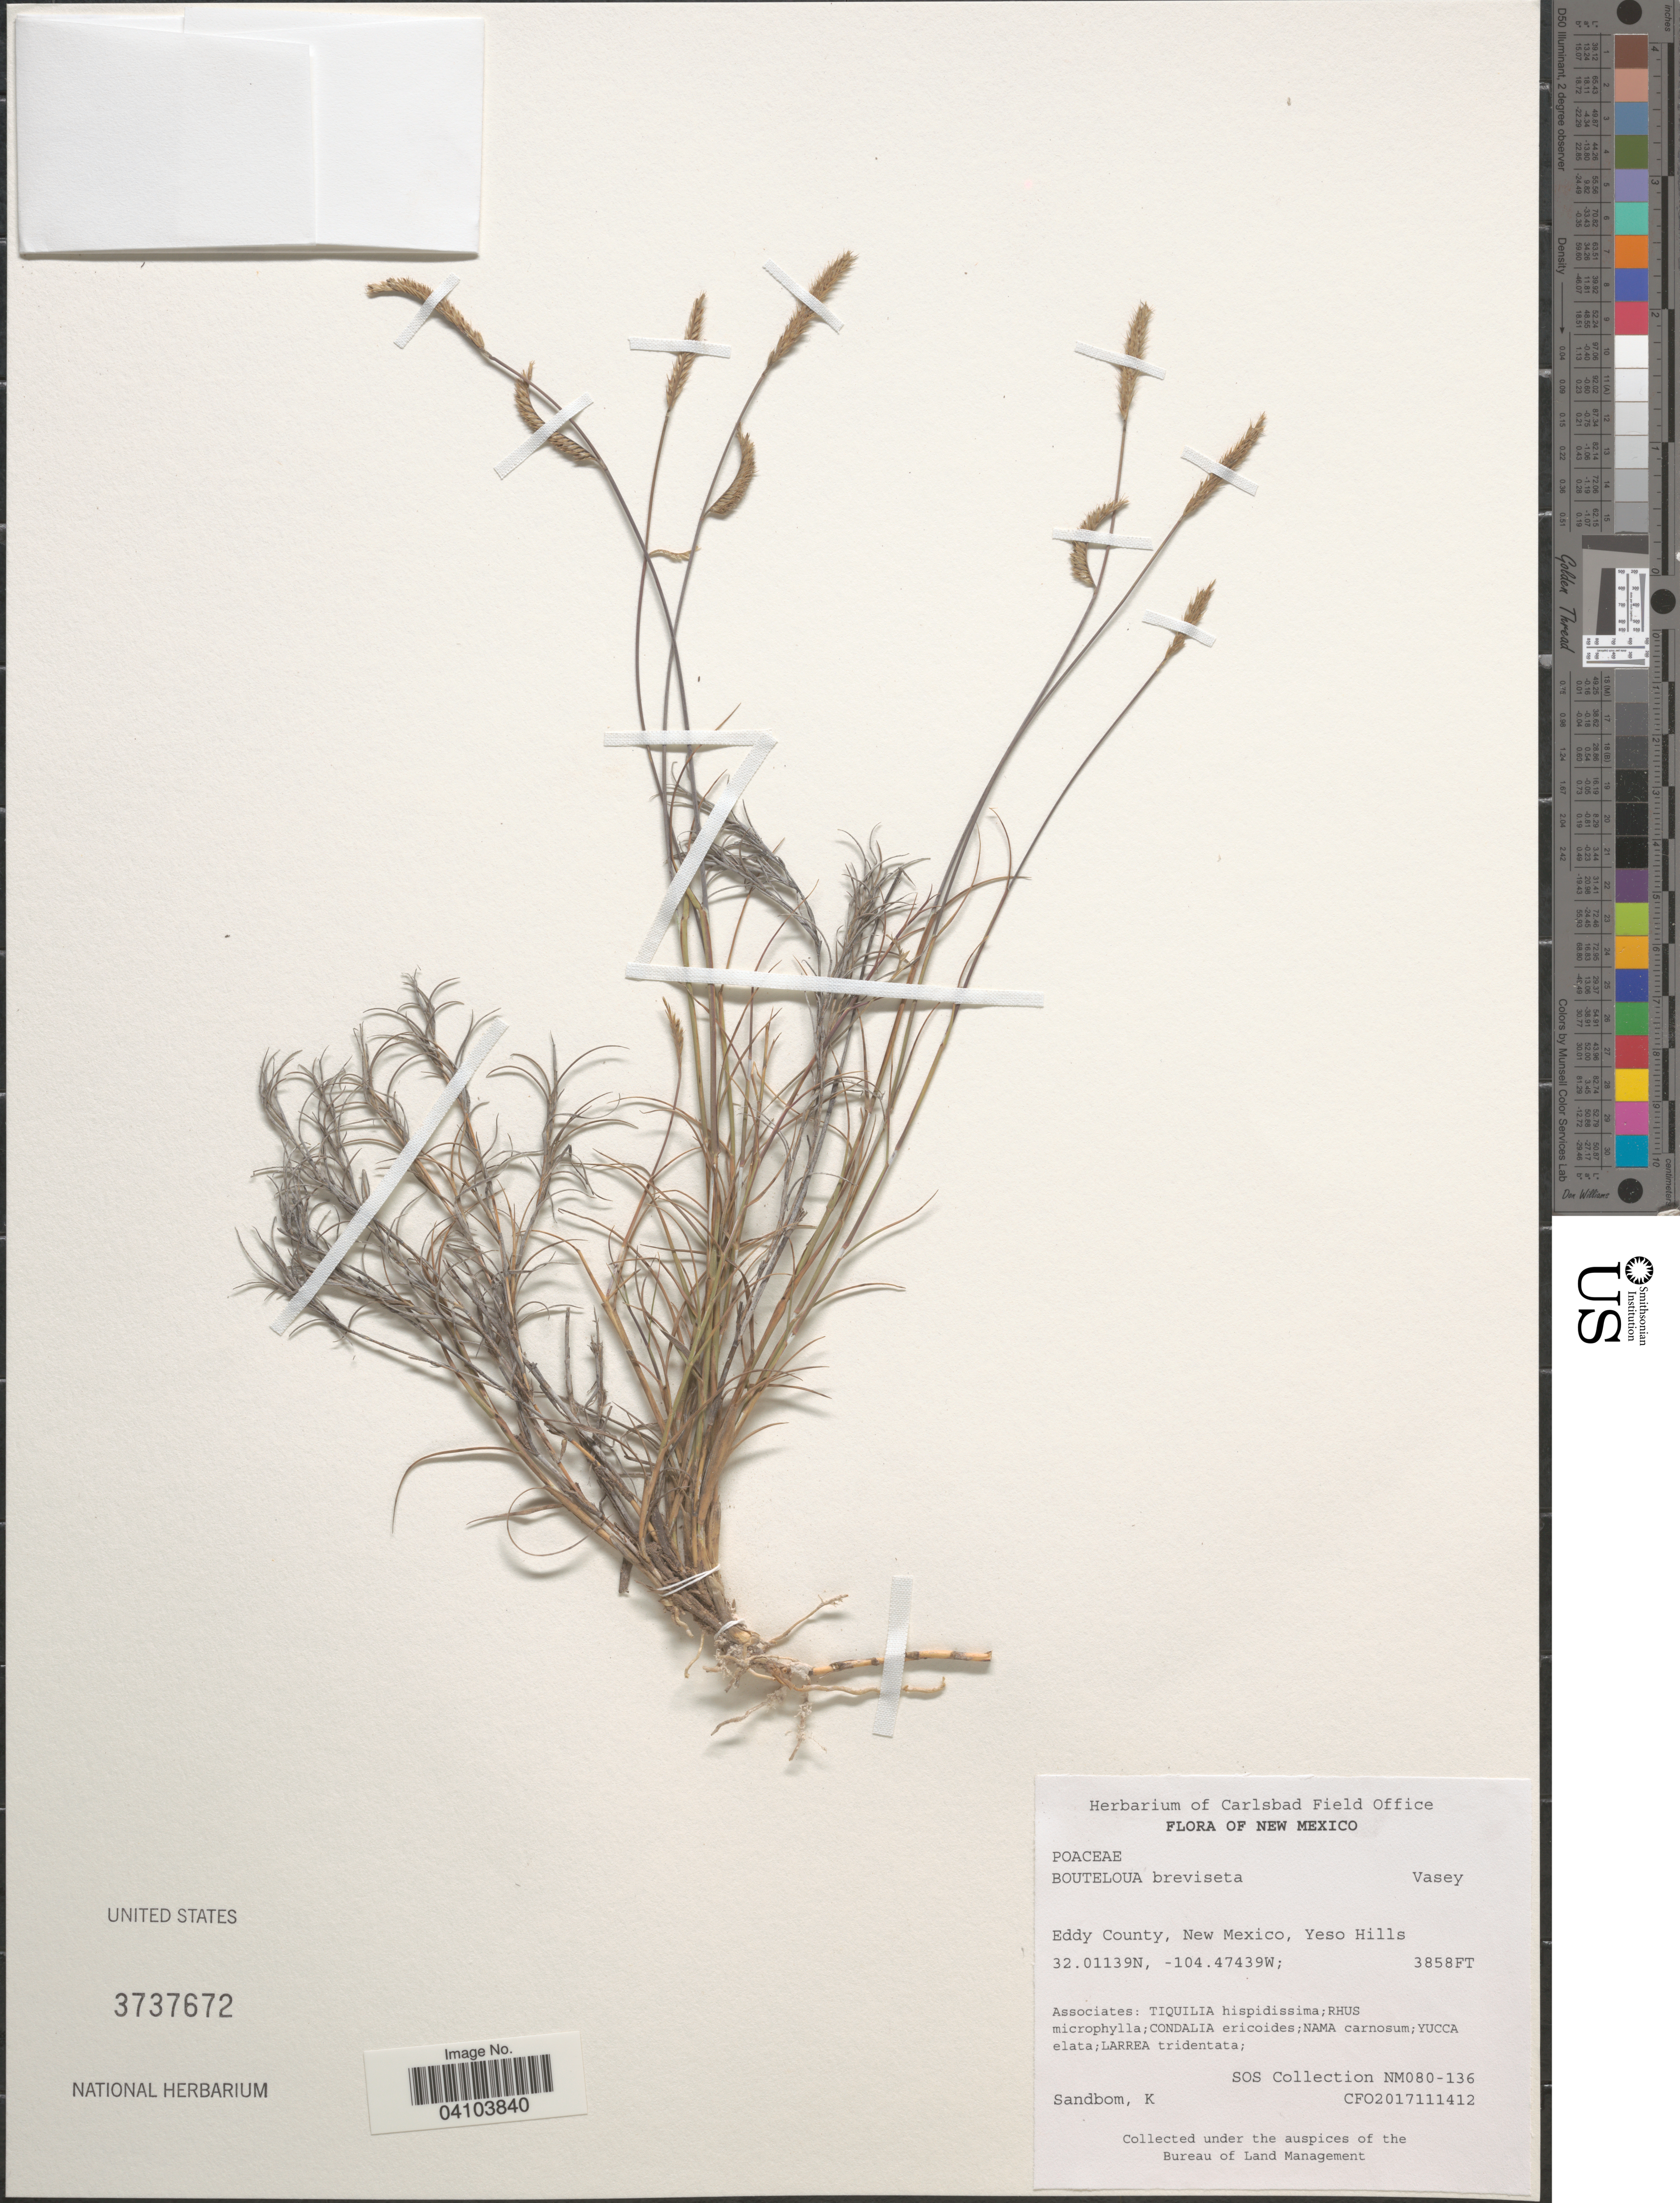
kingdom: Plantae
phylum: Tracheophyta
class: Liliopsida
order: Poales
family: Poaceae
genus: Bouteloua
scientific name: Bouteloua breviseta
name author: Vasey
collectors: K. Sandbom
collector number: CFO2017111412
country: United States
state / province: New Mexico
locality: Eddy County, Yeso Hills.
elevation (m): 1176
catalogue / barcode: US 3737672